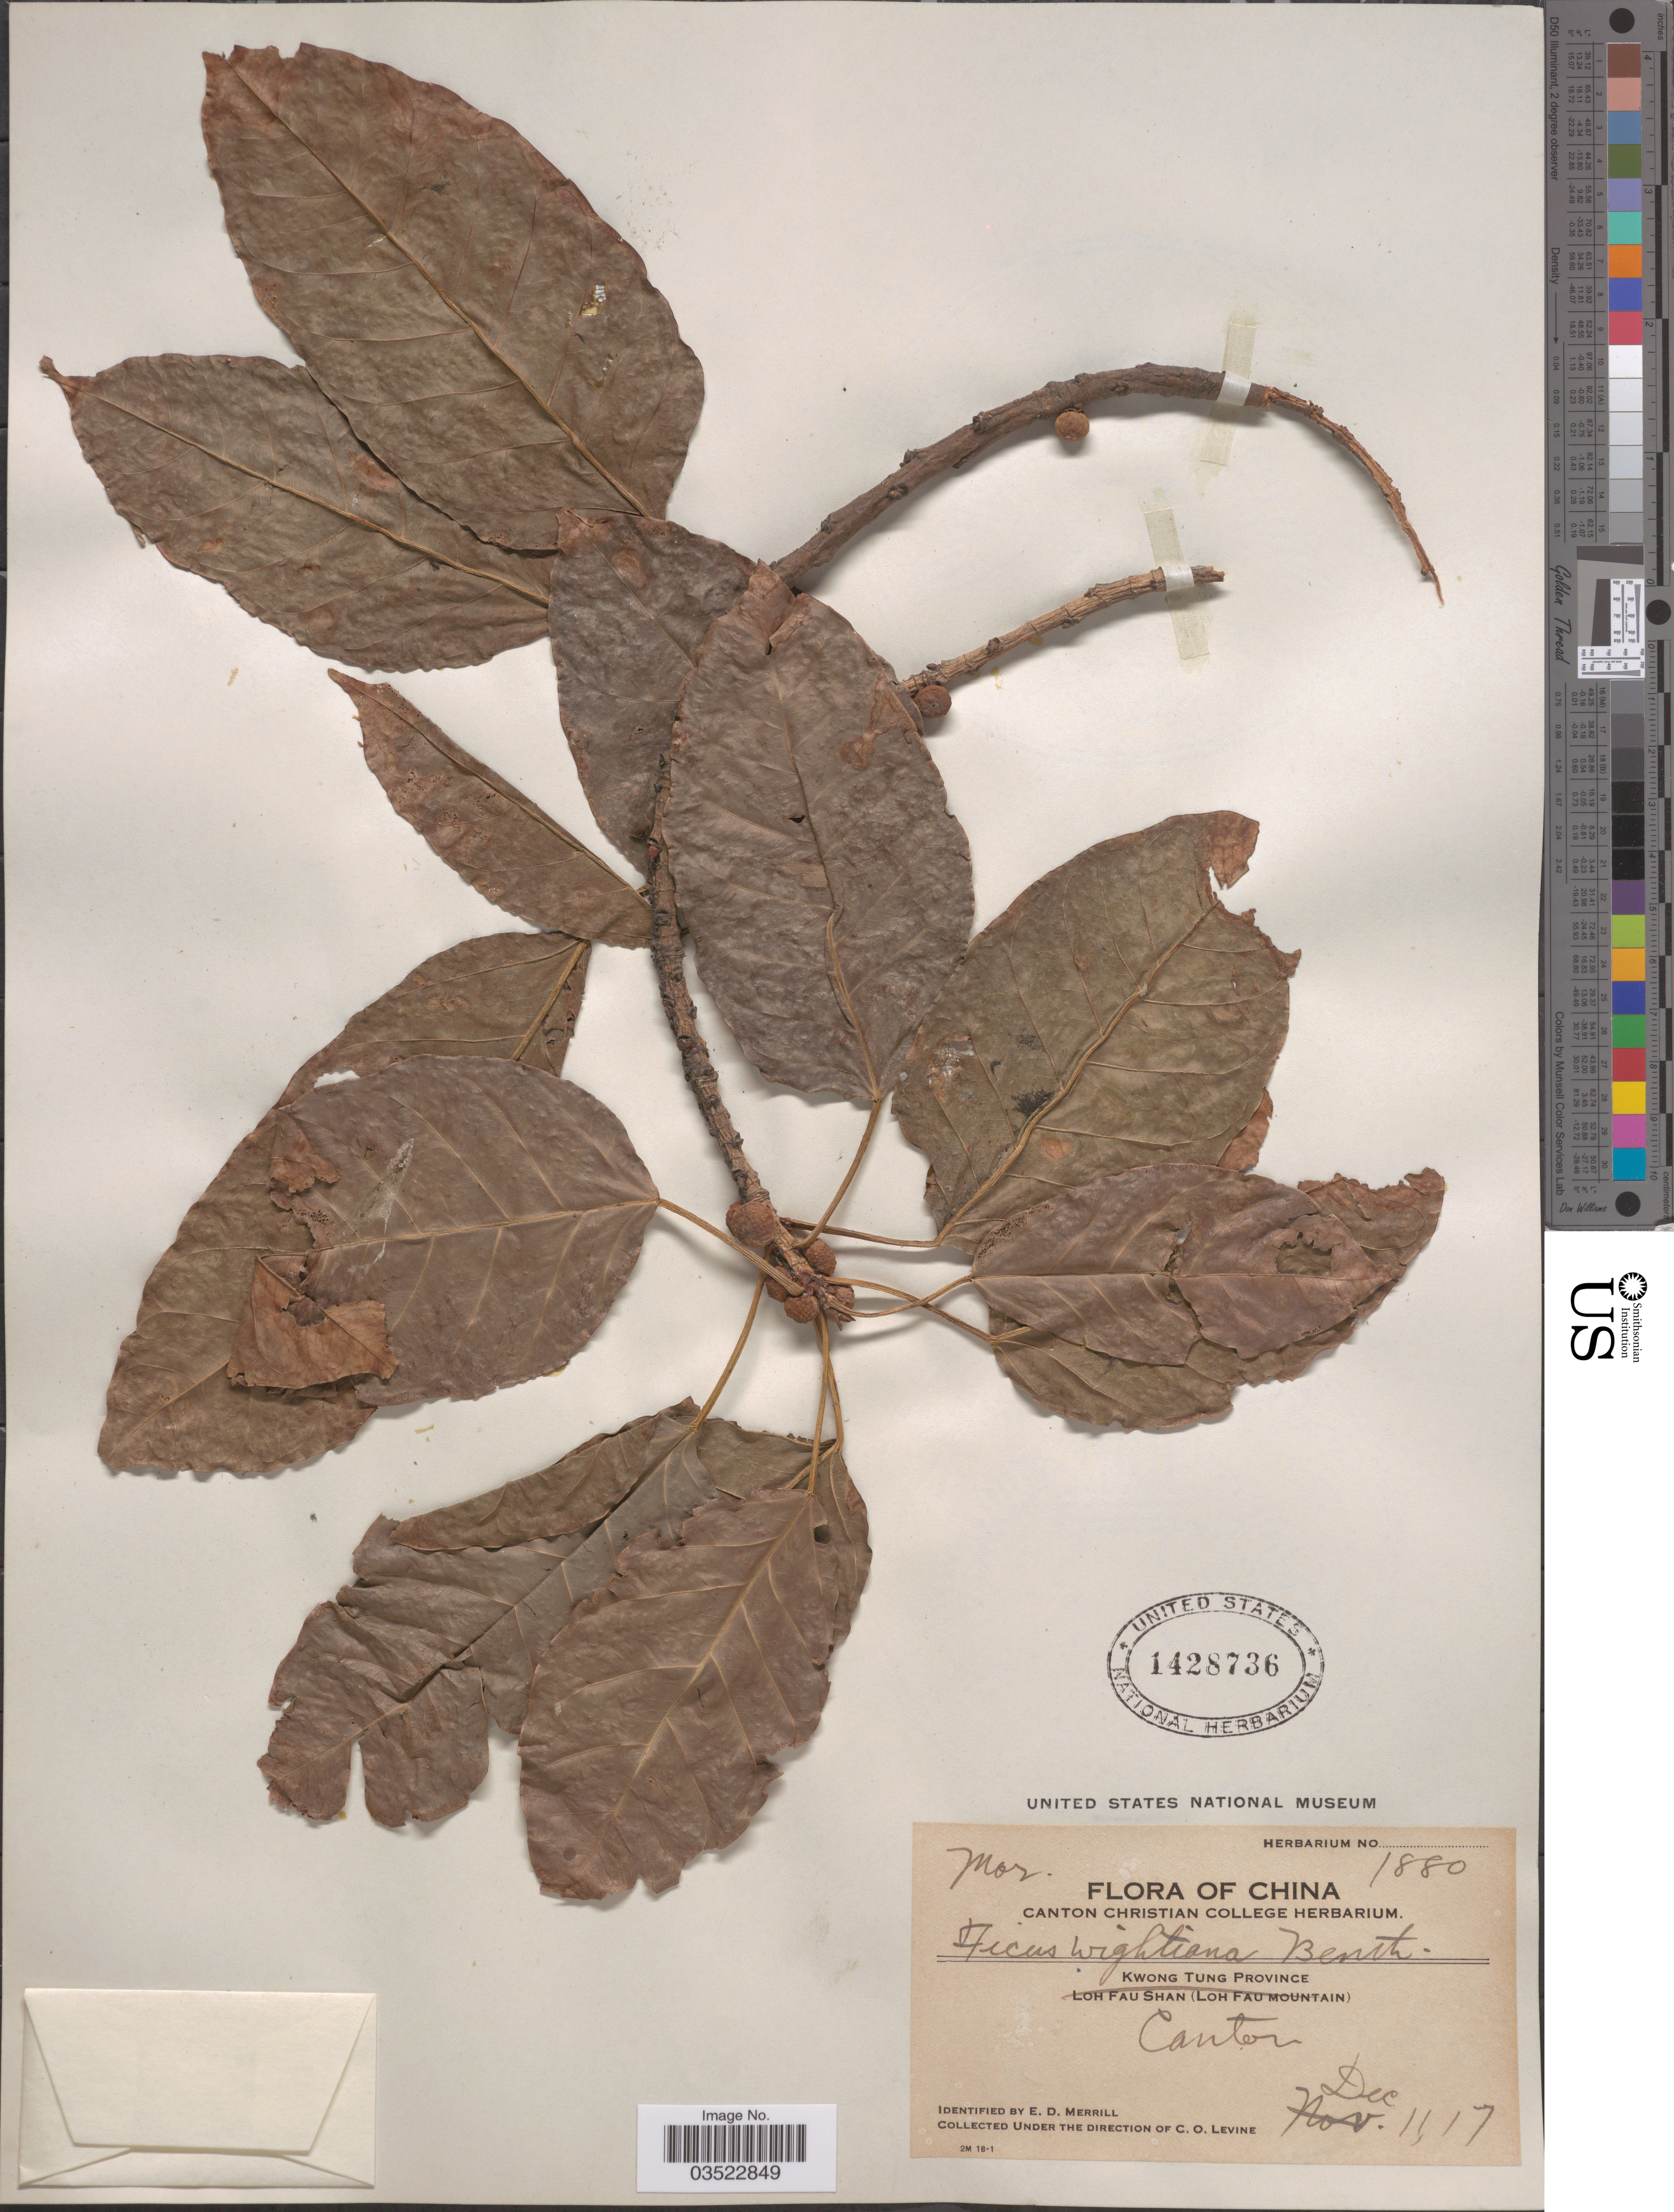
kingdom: Plantae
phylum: Tracheophyta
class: Magnoliopsida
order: Rosales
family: Moraceae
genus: Ficus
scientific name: Ficus superba var. japonica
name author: Miq.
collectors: C. O. Levine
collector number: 1880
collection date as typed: Transcribed d/m/y: 11/12/17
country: China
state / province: Guangdong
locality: Kwong Tung Province. Canton.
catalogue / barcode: US 1428736